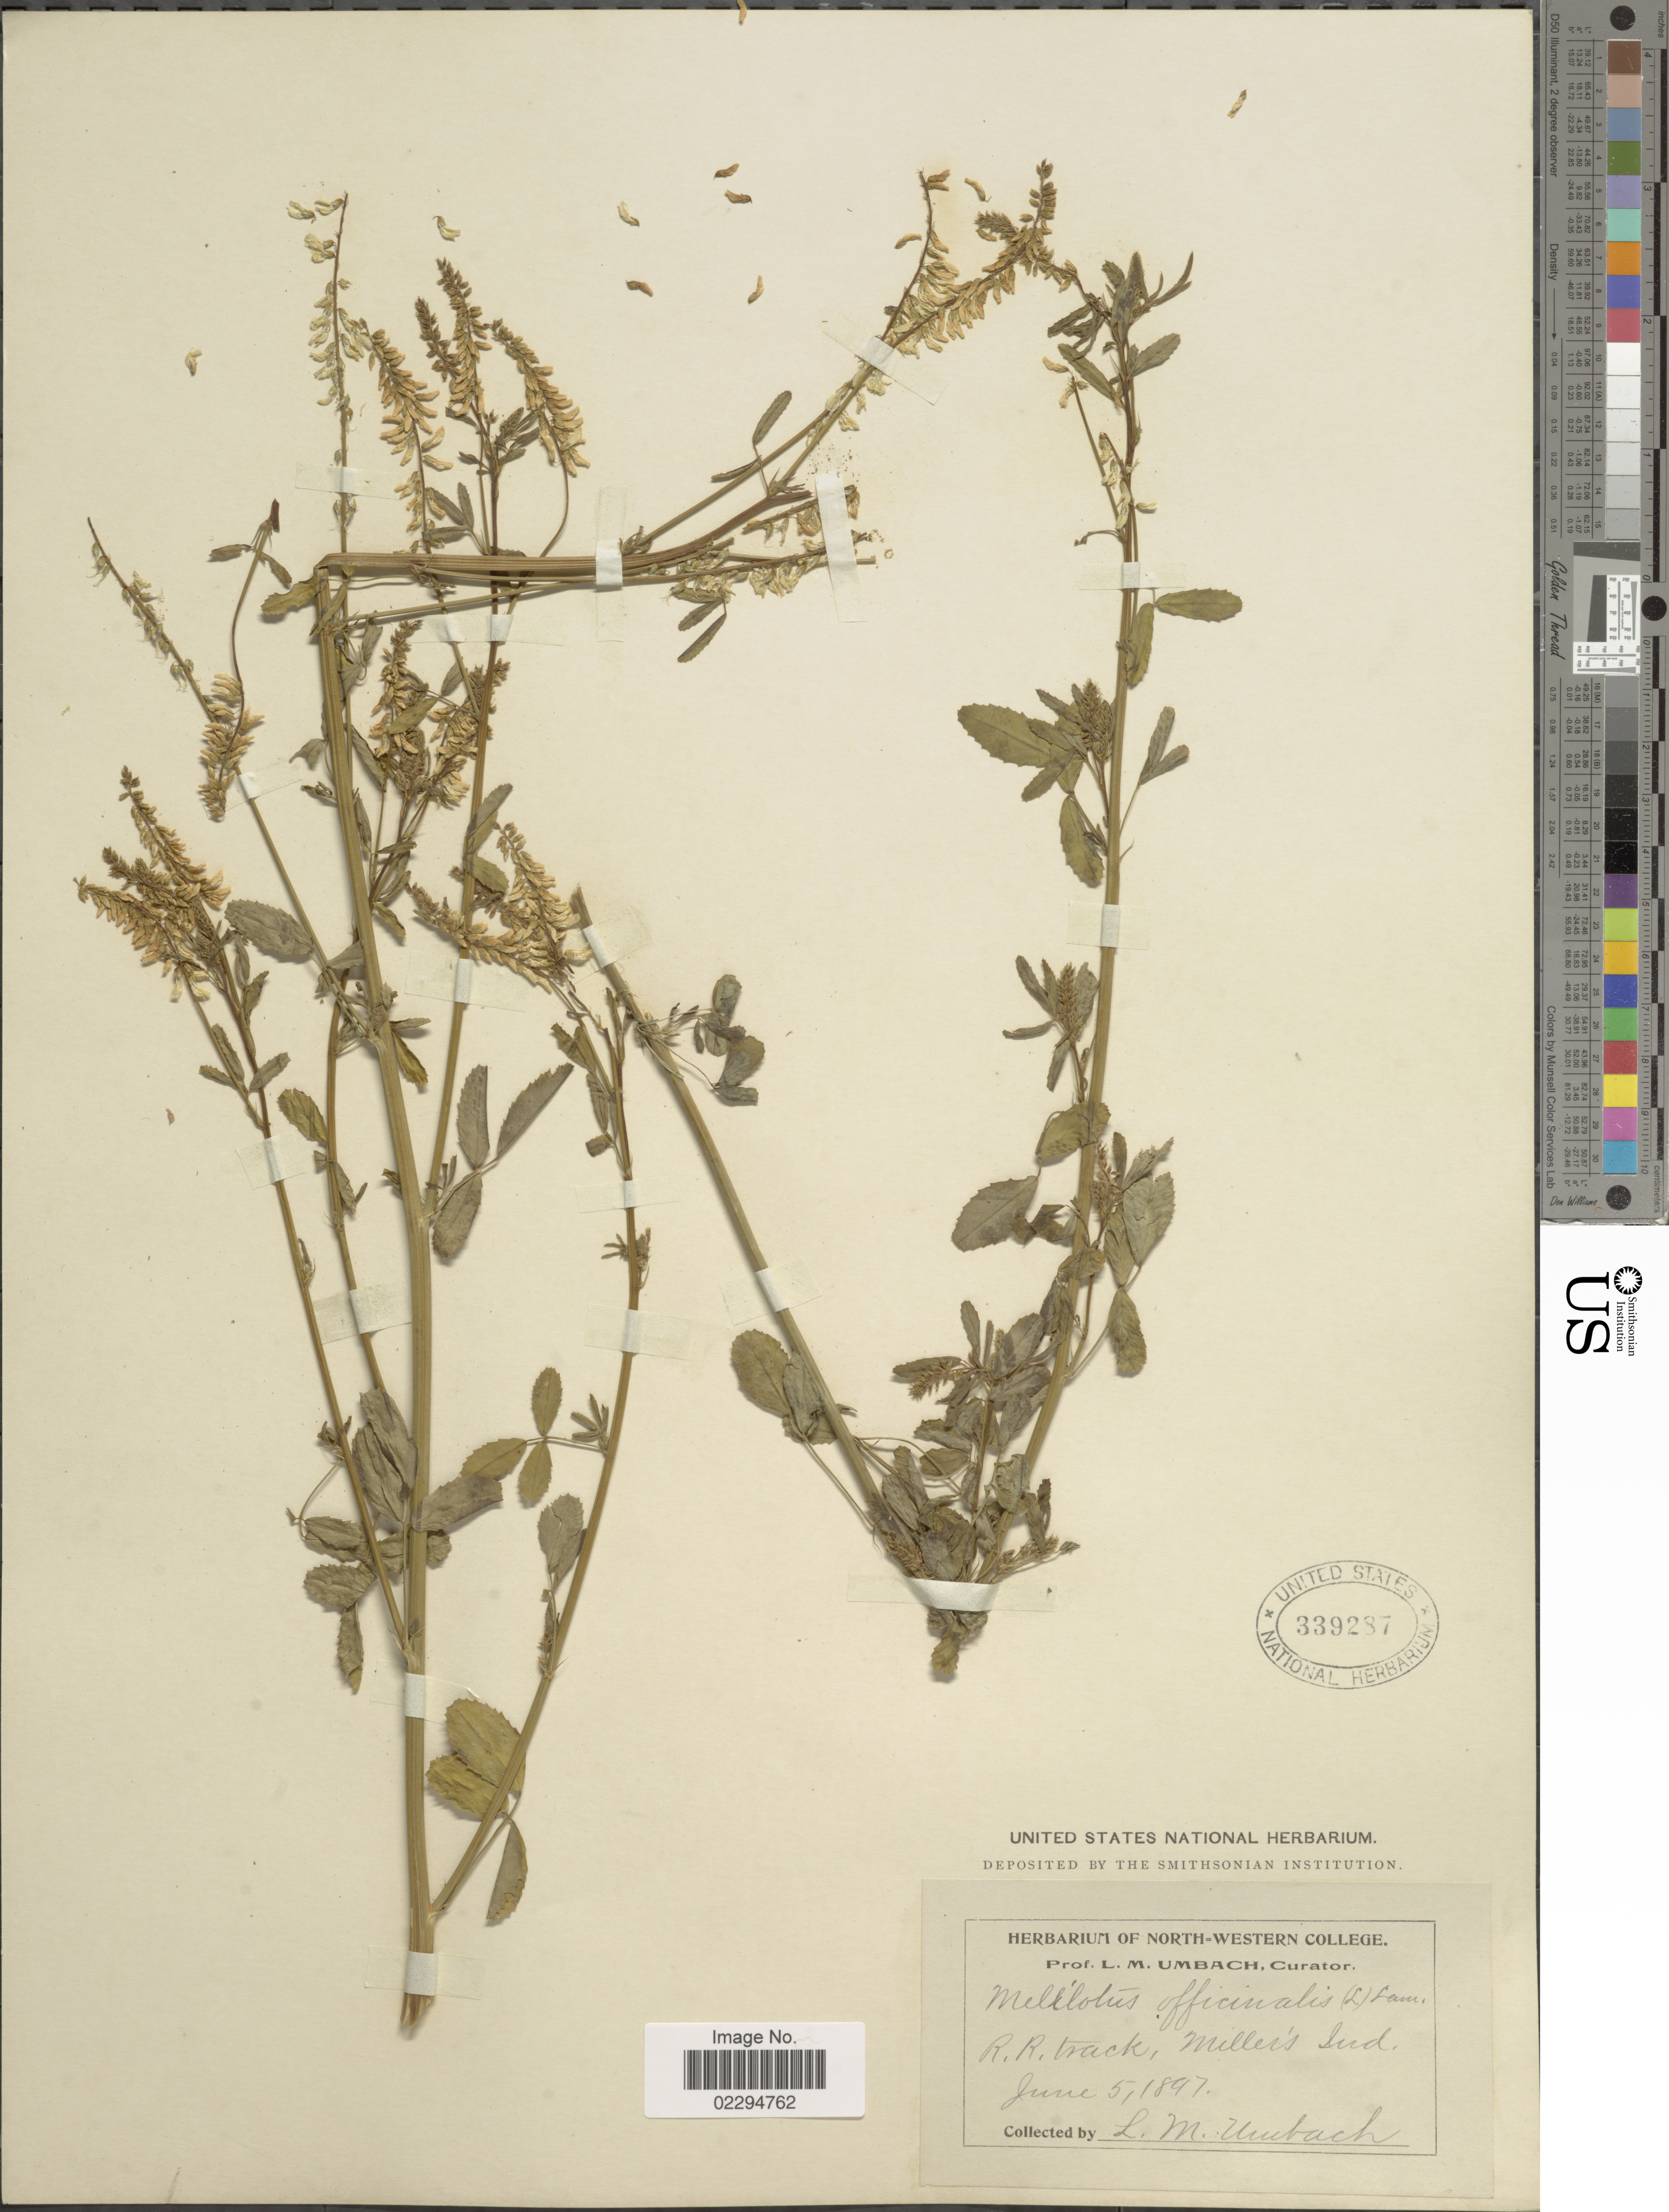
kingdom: Plantae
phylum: Tracheophyta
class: Magnoliopsida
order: Fabales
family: Fabaceae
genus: Melilotus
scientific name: Melilotus officinalis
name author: (L.) Lam.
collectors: L. M. Umbach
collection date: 1897-06-05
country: United States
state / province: Indiana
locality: R. R. track, Miller's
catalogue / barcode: US 339287